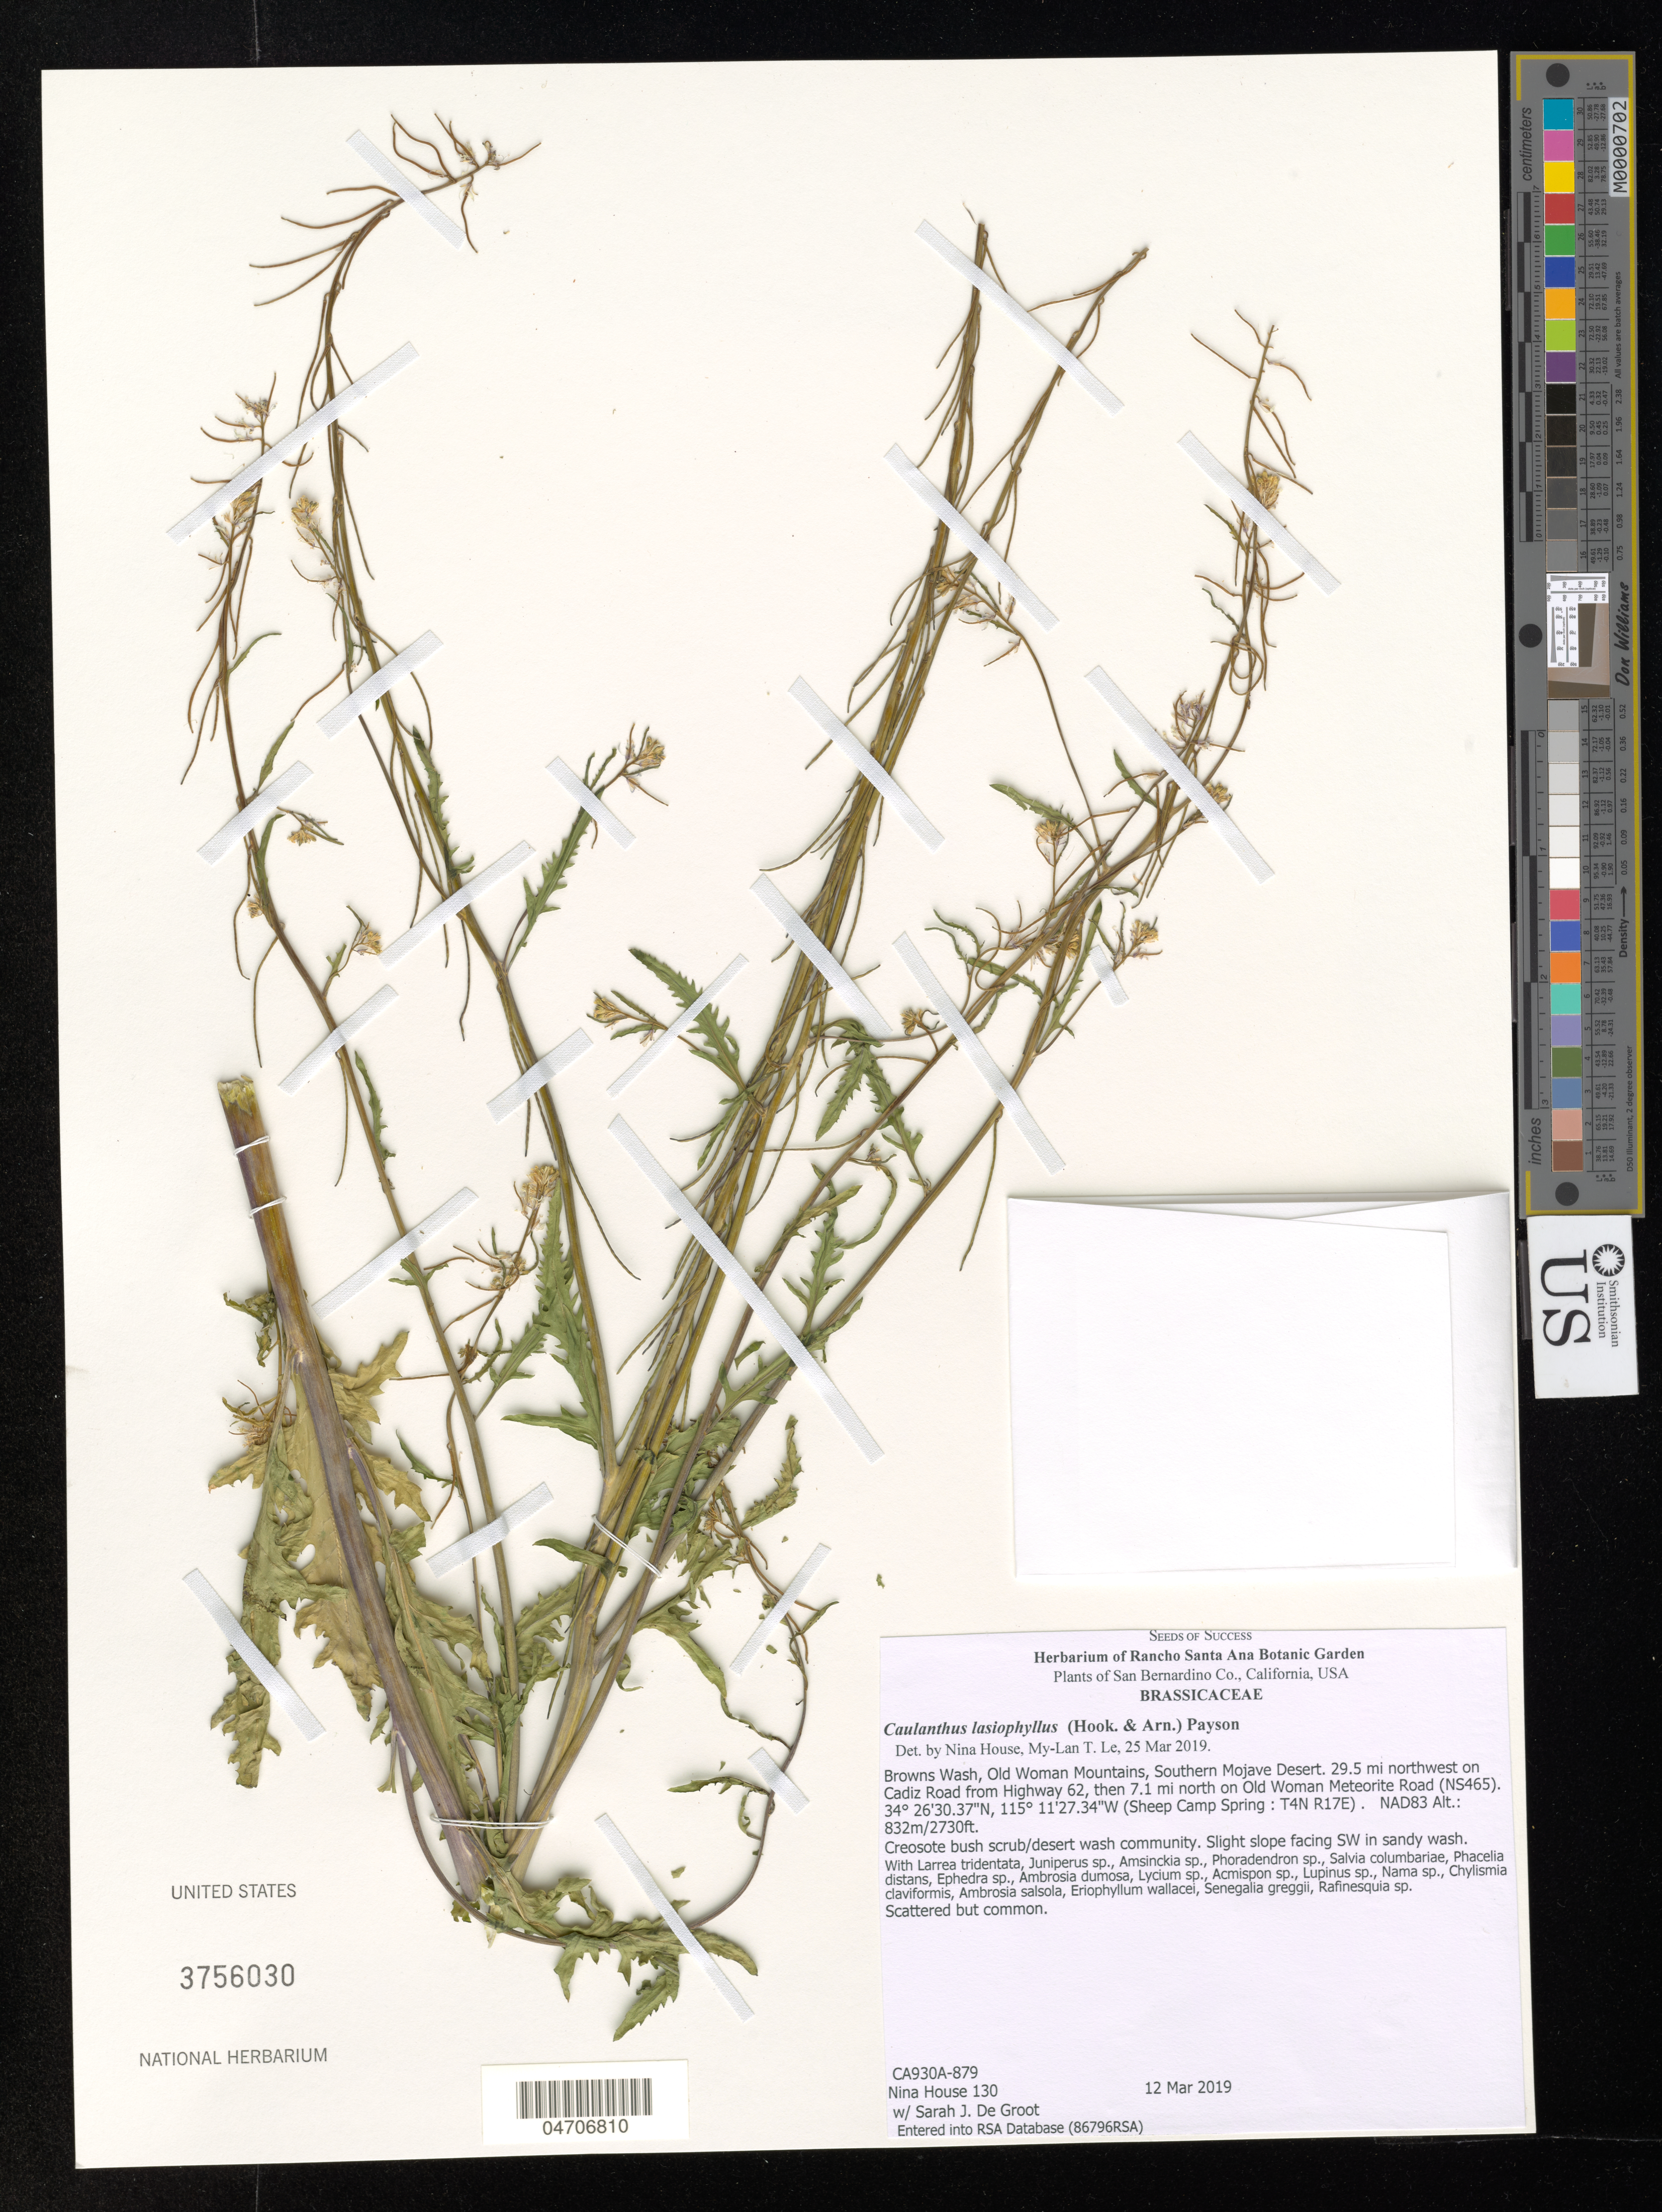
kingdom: Plantae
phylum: Tracheophyta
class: Magnoliopsida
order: Brassicales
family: Brassicaceae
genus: Caulanthus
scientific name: Caulanthus lasiophyllus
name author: (Hook. & Arn.) Payson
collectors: N. House & S. De Groot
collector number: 130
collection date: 2019-03-12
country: United States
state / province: California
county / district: San Bernardino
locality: San Bernardino Co. Browns Wash, Old Woman Mountains, Southern Mojave Desert. 29.5 mi northwest on Cadiz Road from Highway 62, then 7.1 mi north on Old Woman Meteorite Road (NS465). (Sheep Camp Spring: T4N R17E). Slight slope facing SW in sandy wash.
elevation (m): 832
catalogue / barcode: US 3756030